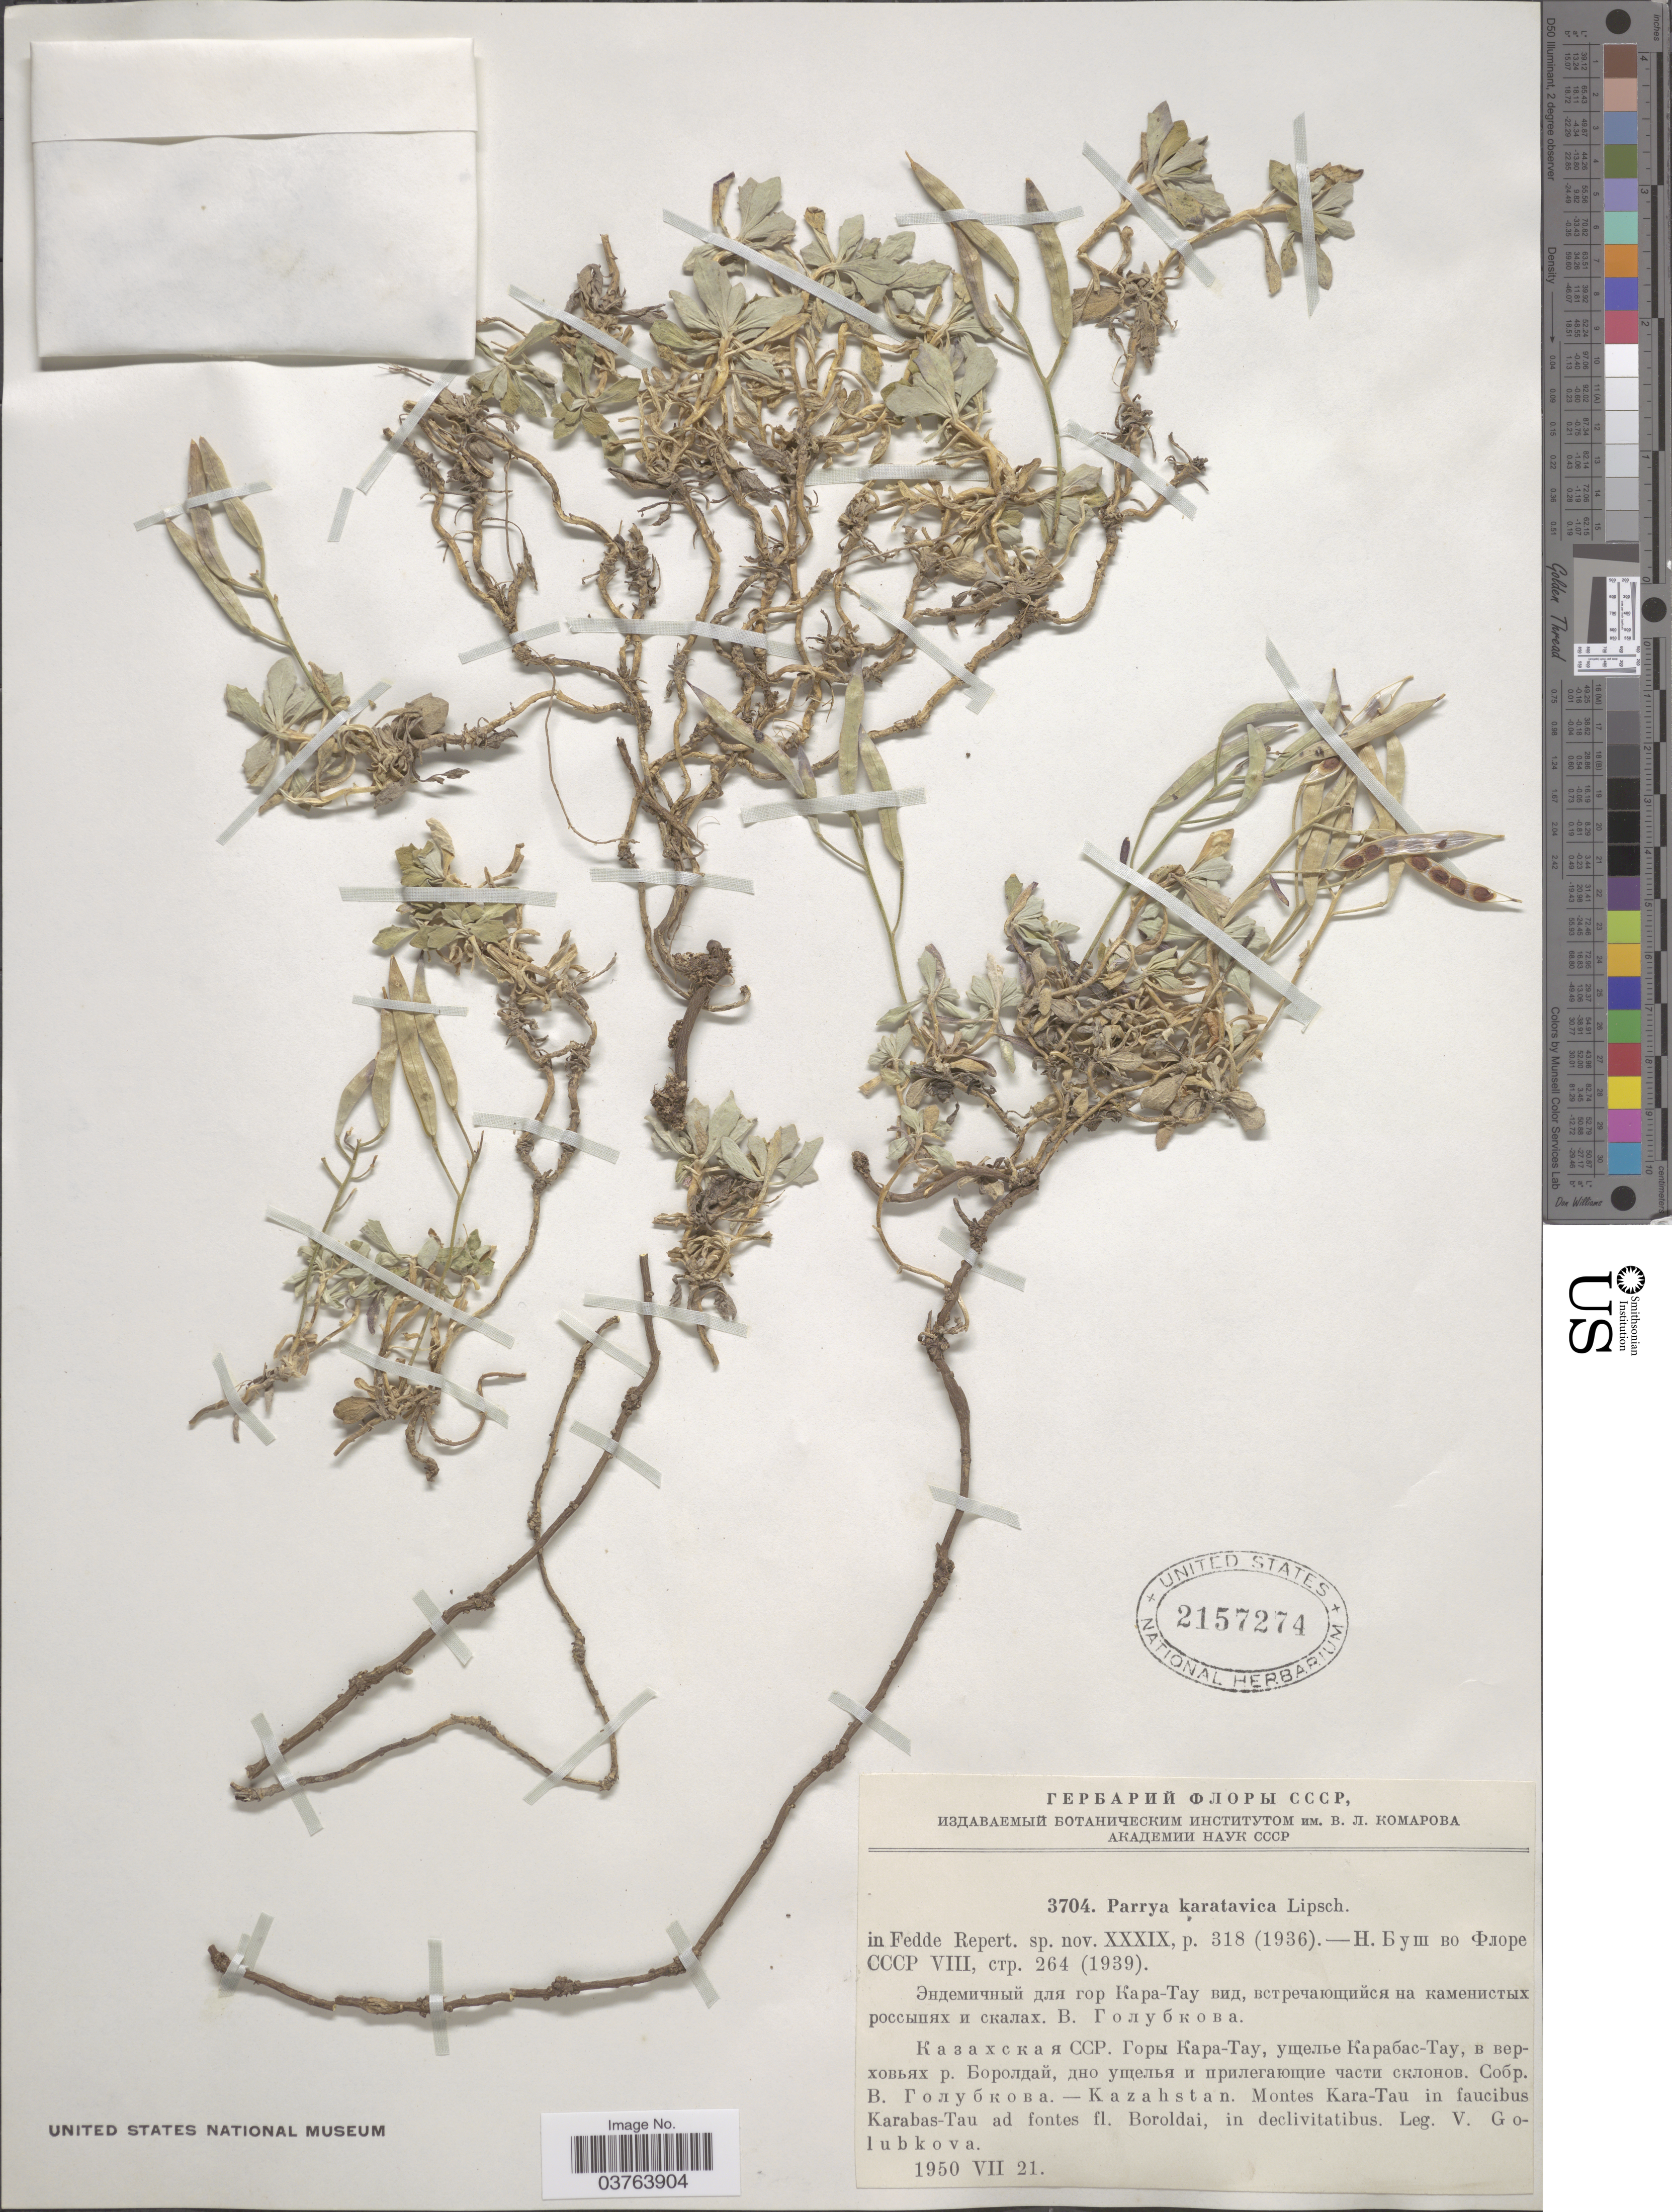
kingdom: Plantae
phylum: Tracheophyta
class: Magnoliopsida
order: Brassicales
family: Brassicaceae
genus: Parrya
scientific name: Parrya karatavica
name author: Botsch. & Vved.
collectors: V. F. Golubkova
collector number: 3704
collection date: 1950-07-21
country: Kazakhstan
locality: Montes Kara-Tau in faucibus Karabas-Tau ad fontes fl. Boroldai.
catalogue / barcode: US 2157274